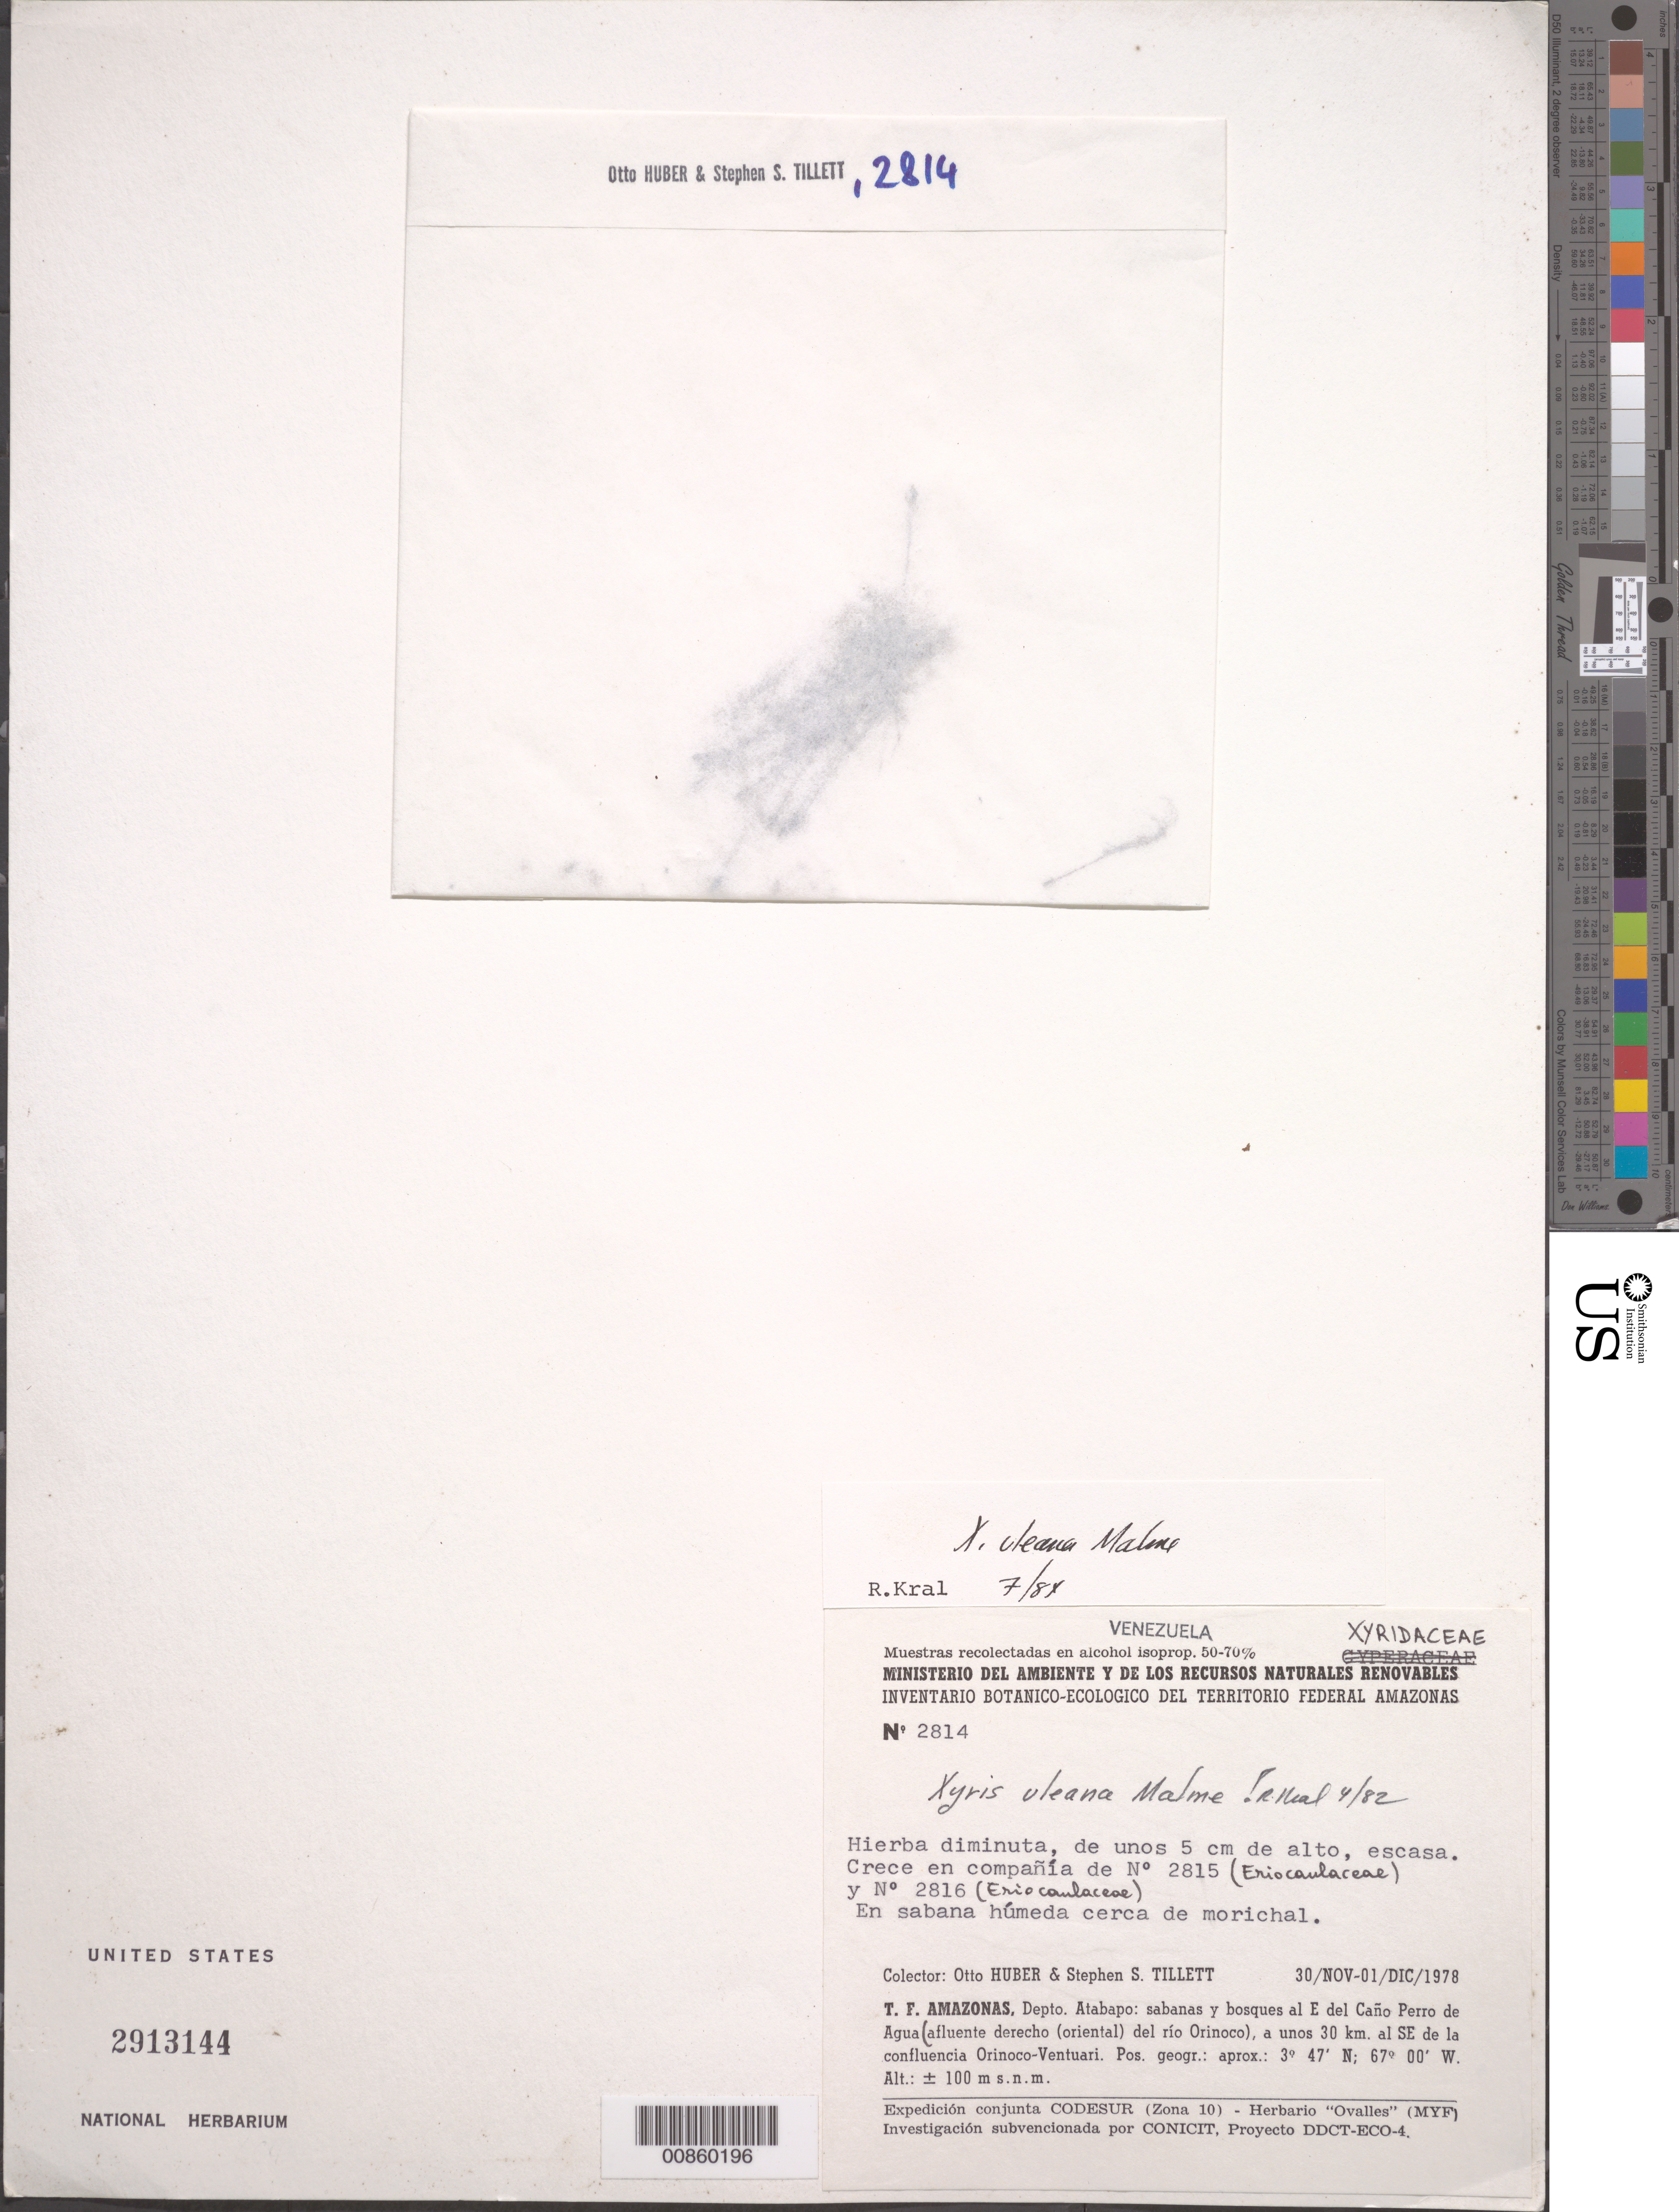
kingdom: Plantae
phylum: Tracheophyta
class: Liliopsida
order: Poales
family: Xyridaceae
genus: Xyris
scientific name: Xyris uleana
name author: Malme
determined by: Kral, Robert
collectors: O. Huber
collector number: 2814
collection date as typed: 30-Nov-78 to 1-Dec-78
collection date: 1978-11-30/1978-12-01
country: Venezuela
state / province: Amazonas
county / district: Atabapo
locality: E del Caño Perro de Agua, 30 km SE de la confluencia Orinoco-Ventuari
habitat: Sabana húmeda cerca de morichal; bosques.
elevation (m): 100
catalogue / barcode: US 2913144